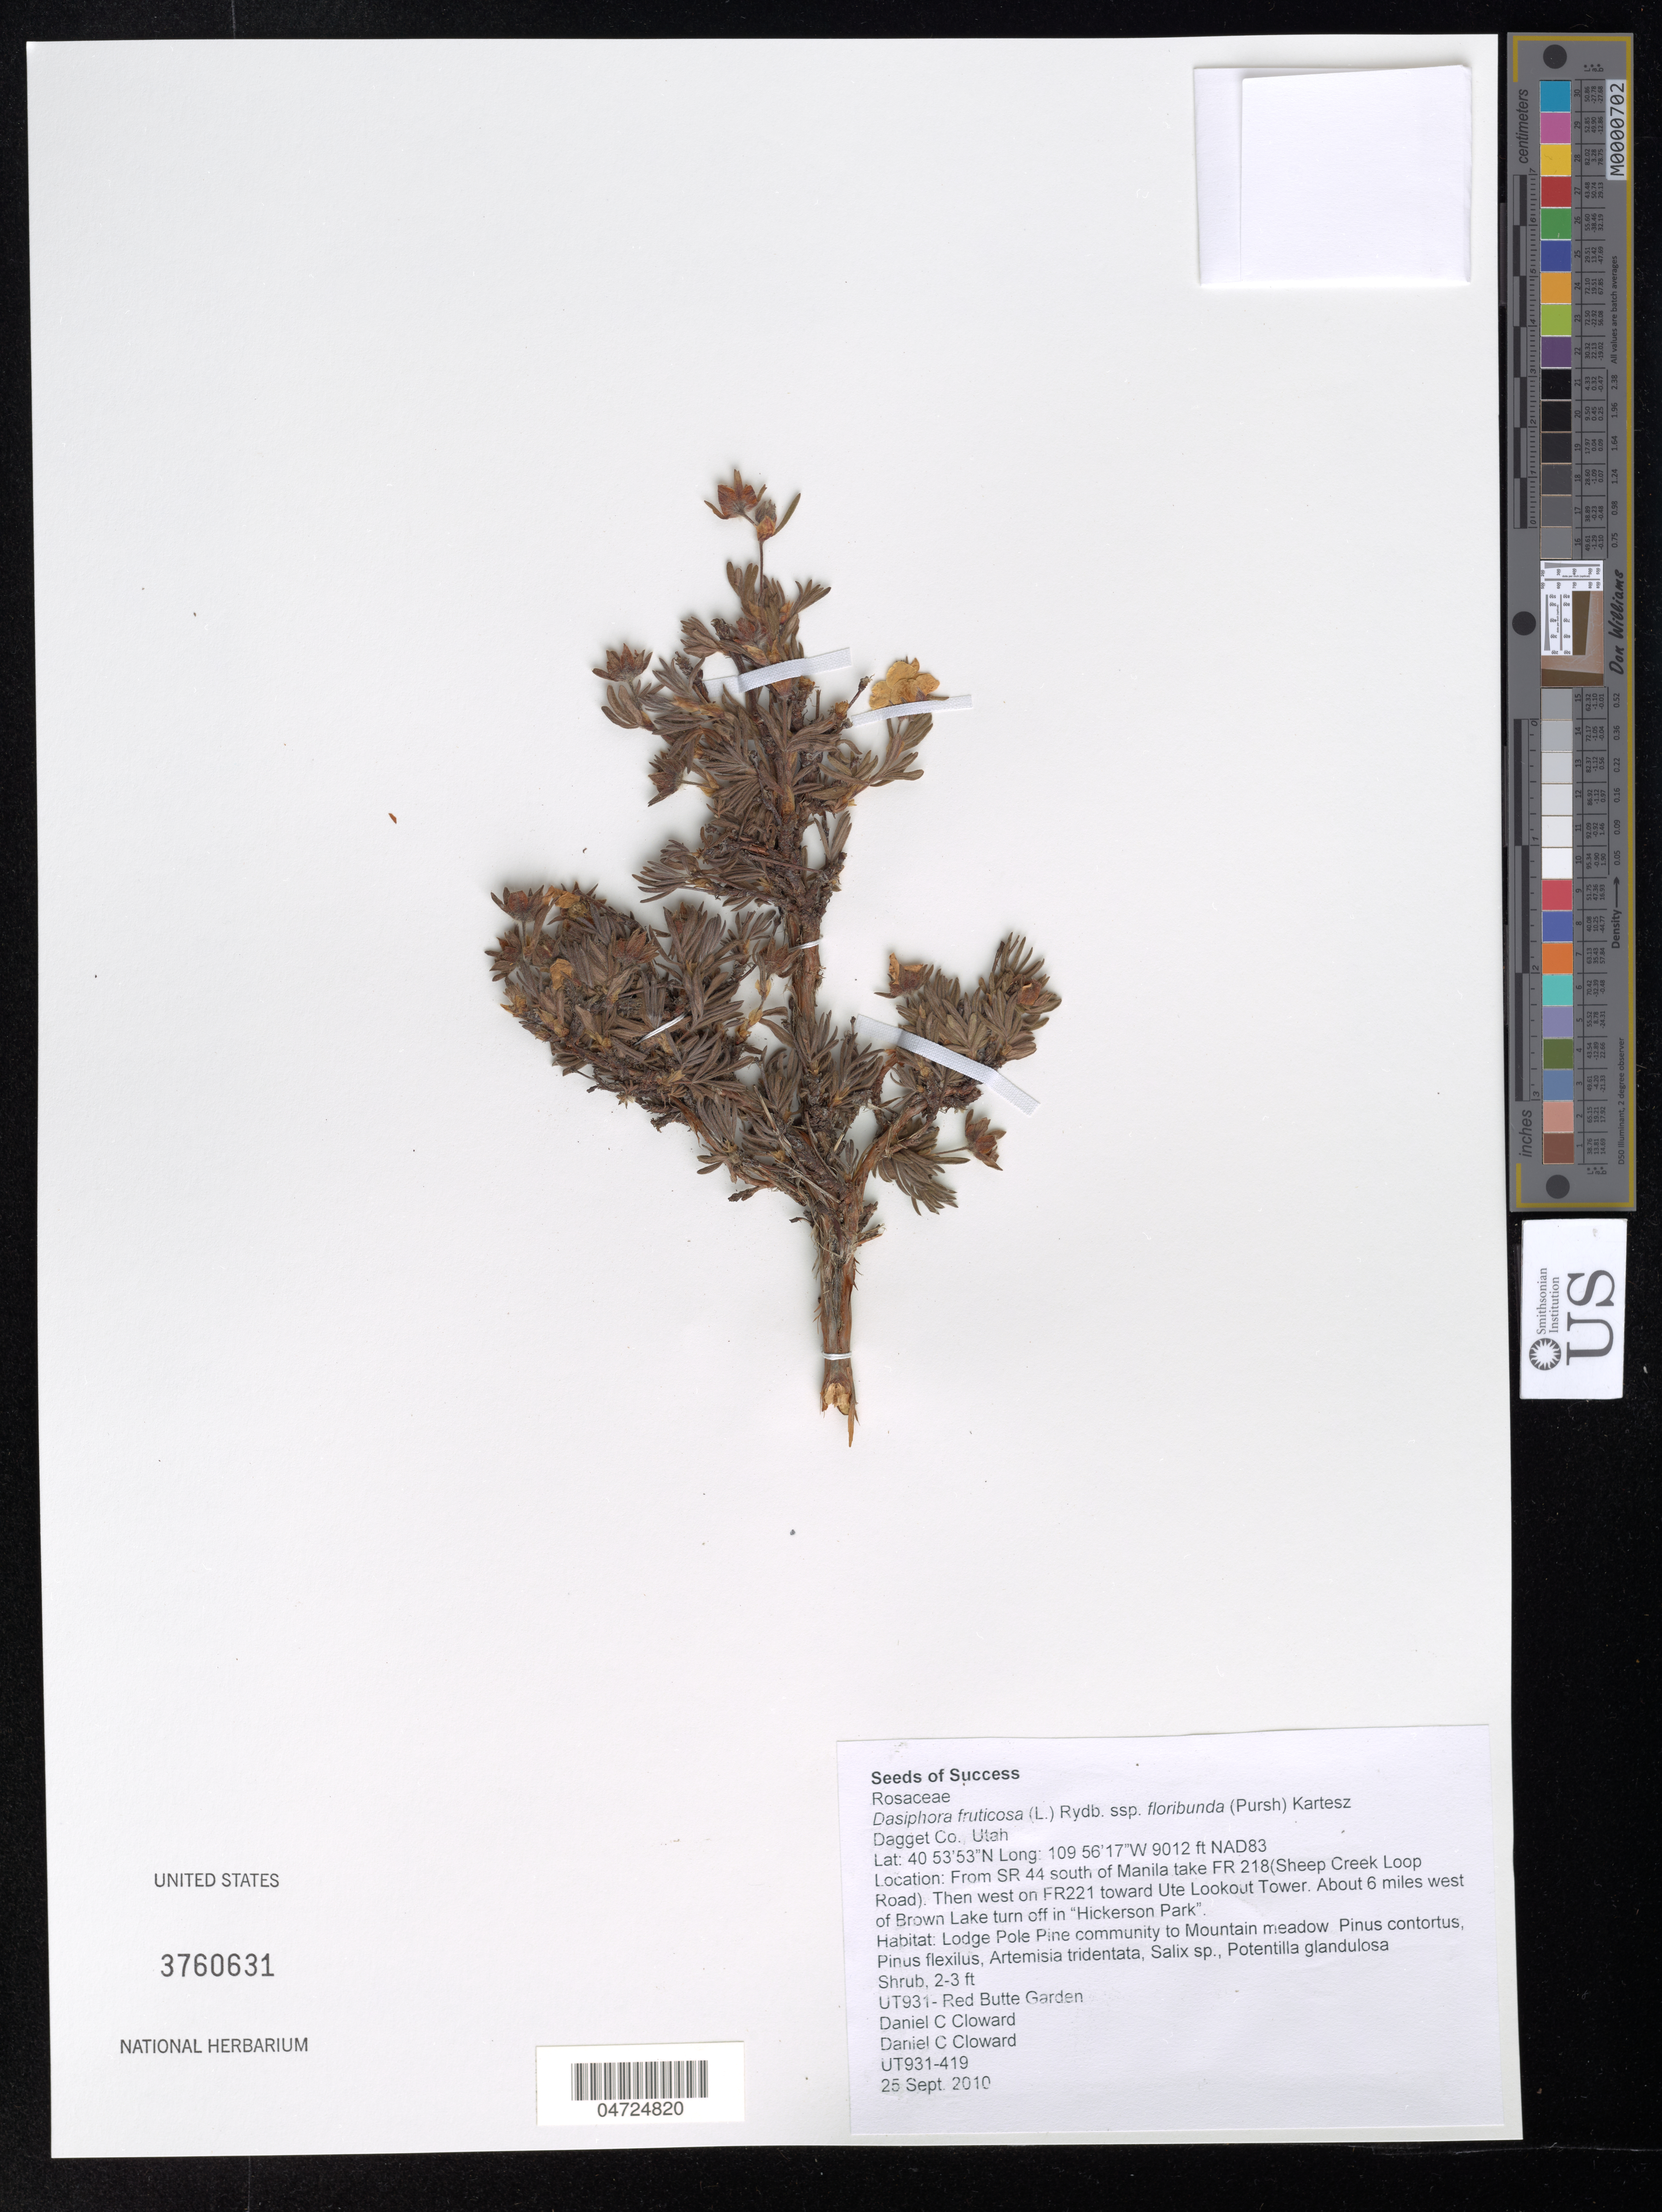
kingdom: Plantae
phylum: Tracheophyta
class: Magnoliopsida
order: Rosales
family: Rosaceae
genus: Dasiphora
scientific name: Dasiphora fruticosa subsp. floribunda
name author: (Pursh) Kartesz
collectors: D. Cloward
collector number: UT931-419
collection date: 2010-09-25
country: United States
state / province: Utah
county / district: Daggett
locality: Dagget Co. NAD83. From SR 44 south of Manila take FR 218(Sheep Creek Loop Road). Then west on FR221 toward Ute Lookout Tower. About 6 miles west of Brown Lake turn off in "Hickerson Park". Lodge Pole Pine community to Mountain meadow. UT931-Red Butte Garden.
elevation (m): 2747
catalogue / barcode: US 3760631